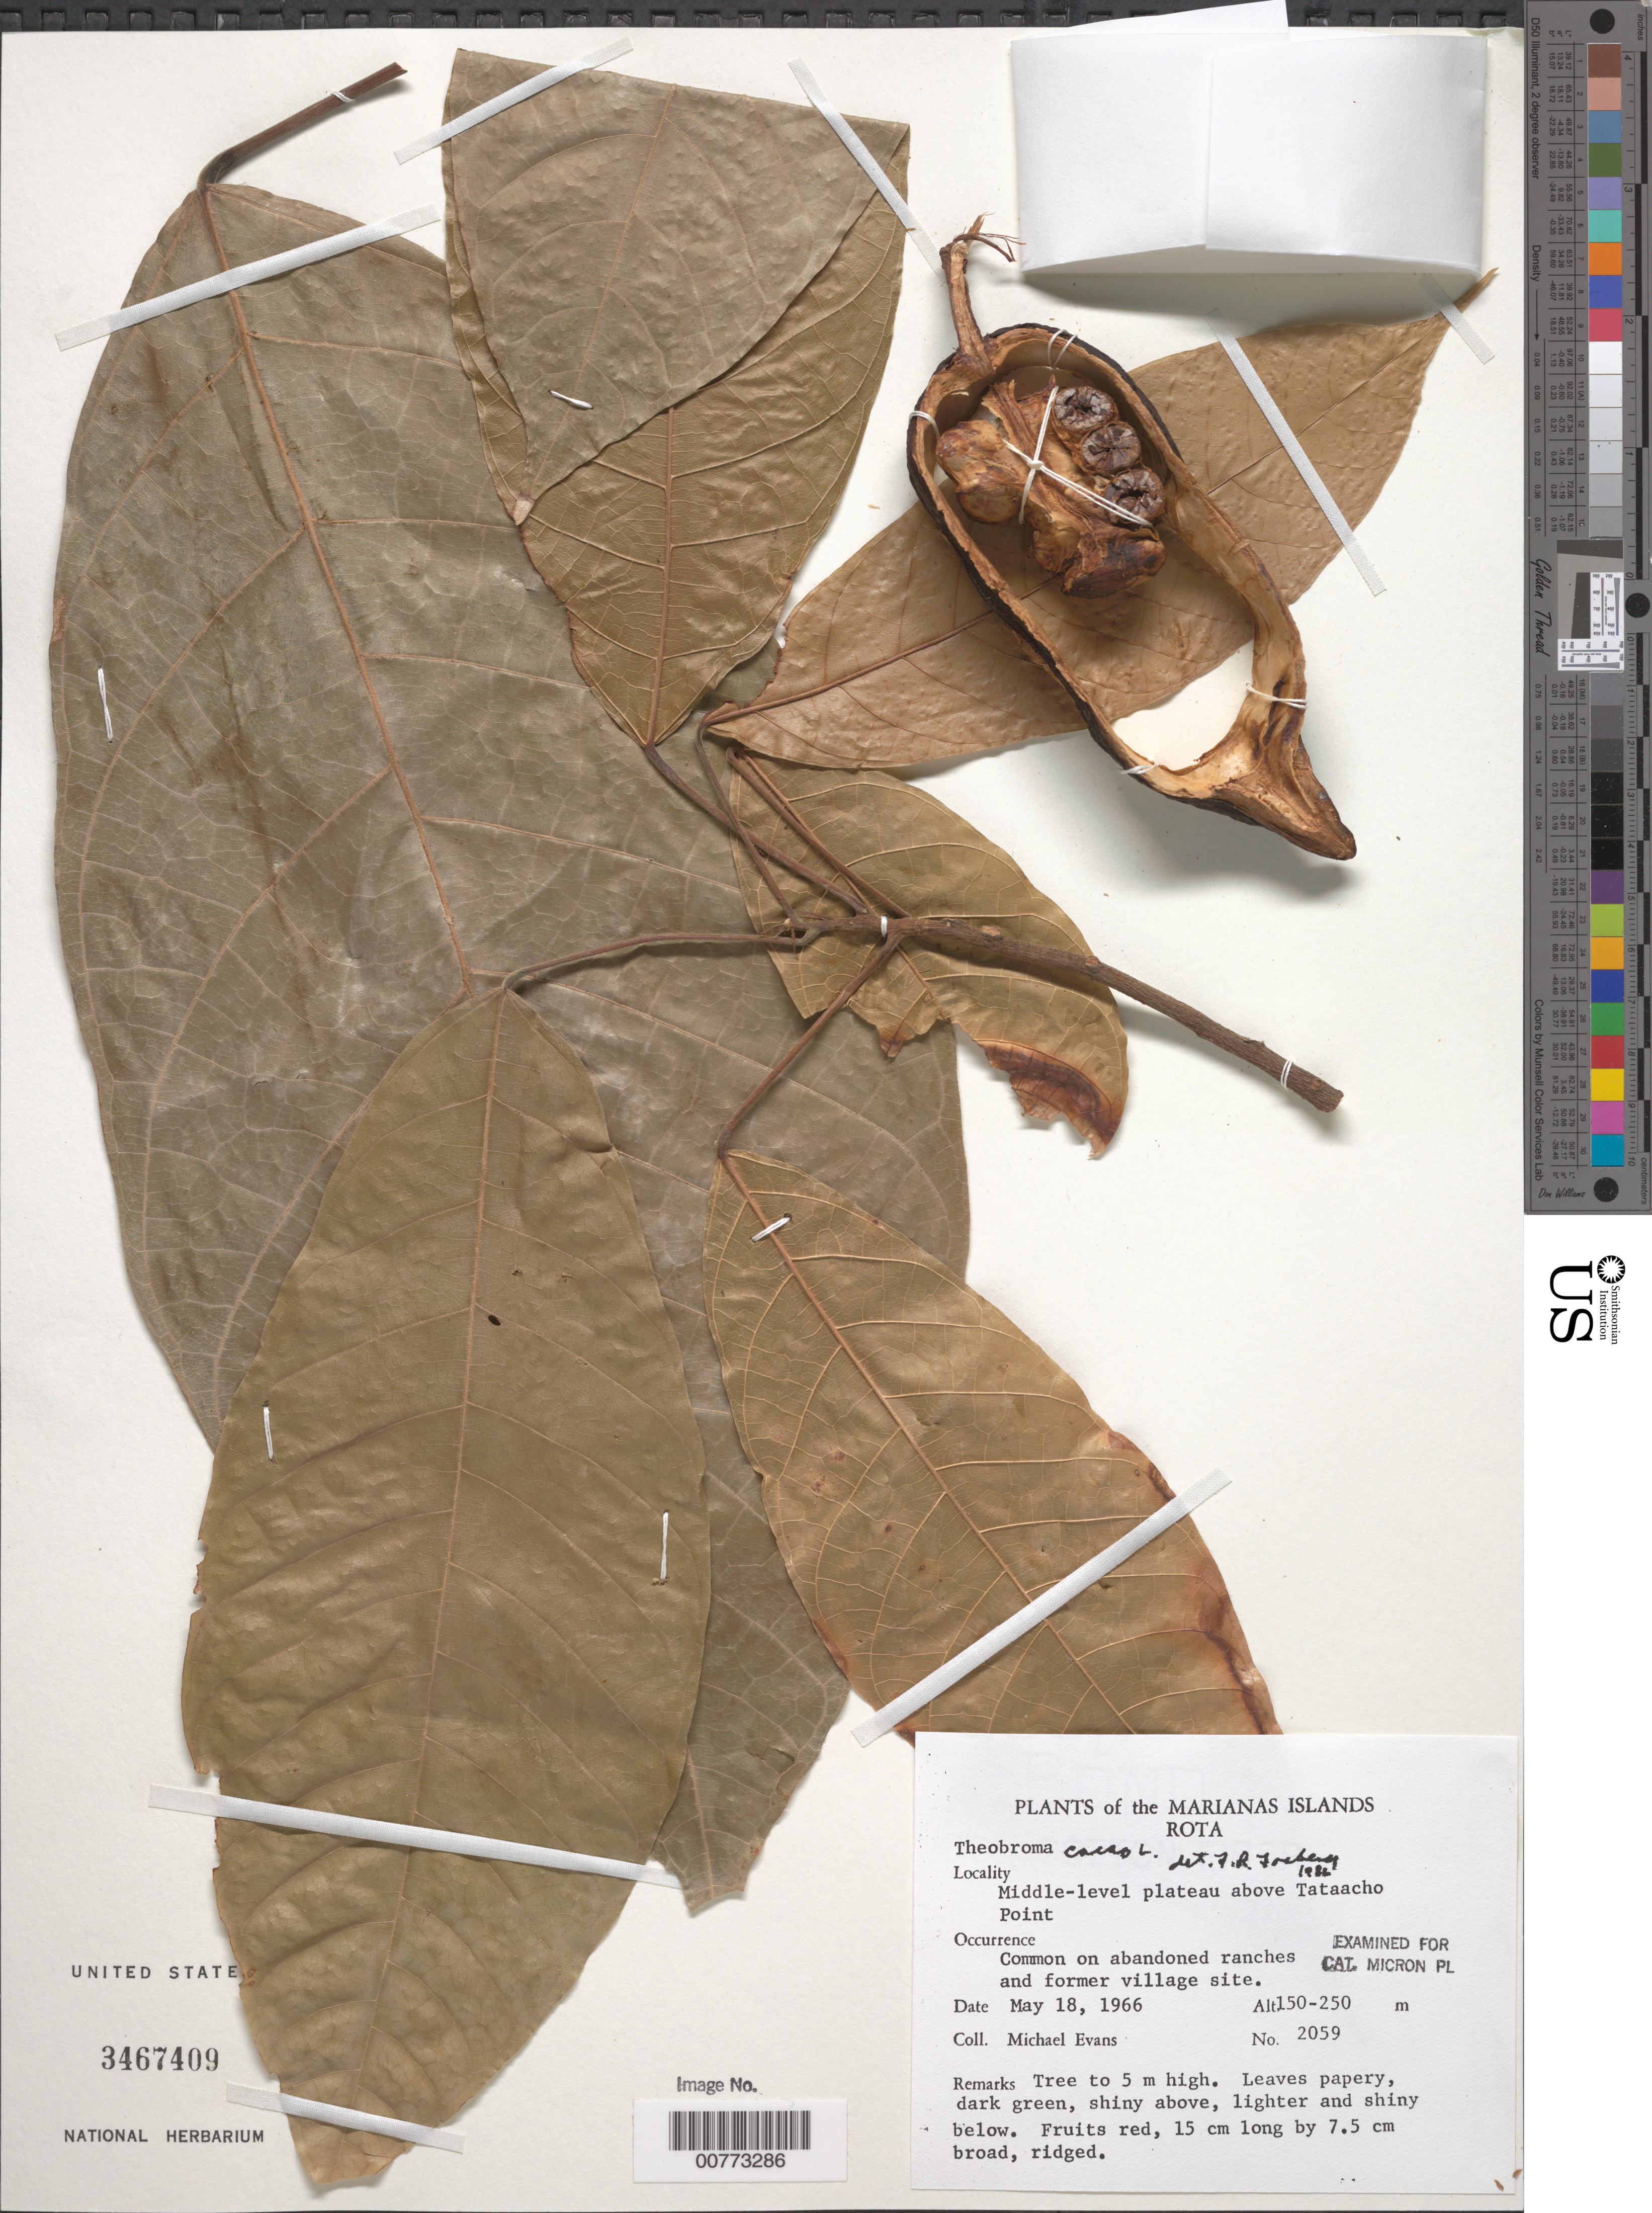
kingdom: Plantae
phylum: Tracheophyta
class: Magnoliopsida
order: Malvales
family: Malvaceae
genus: Theobroma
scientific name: Theobroma cacao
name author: L.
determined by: Fosberg, F. R.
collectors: M. Evans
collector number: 2059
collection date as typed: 18 May 1966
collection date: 1966-05-18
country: Northern Mariana Islands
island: Rota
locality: Rota. Middle-level plateau above Tataacho Point.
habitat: Plateau.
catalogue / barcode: US 3467409